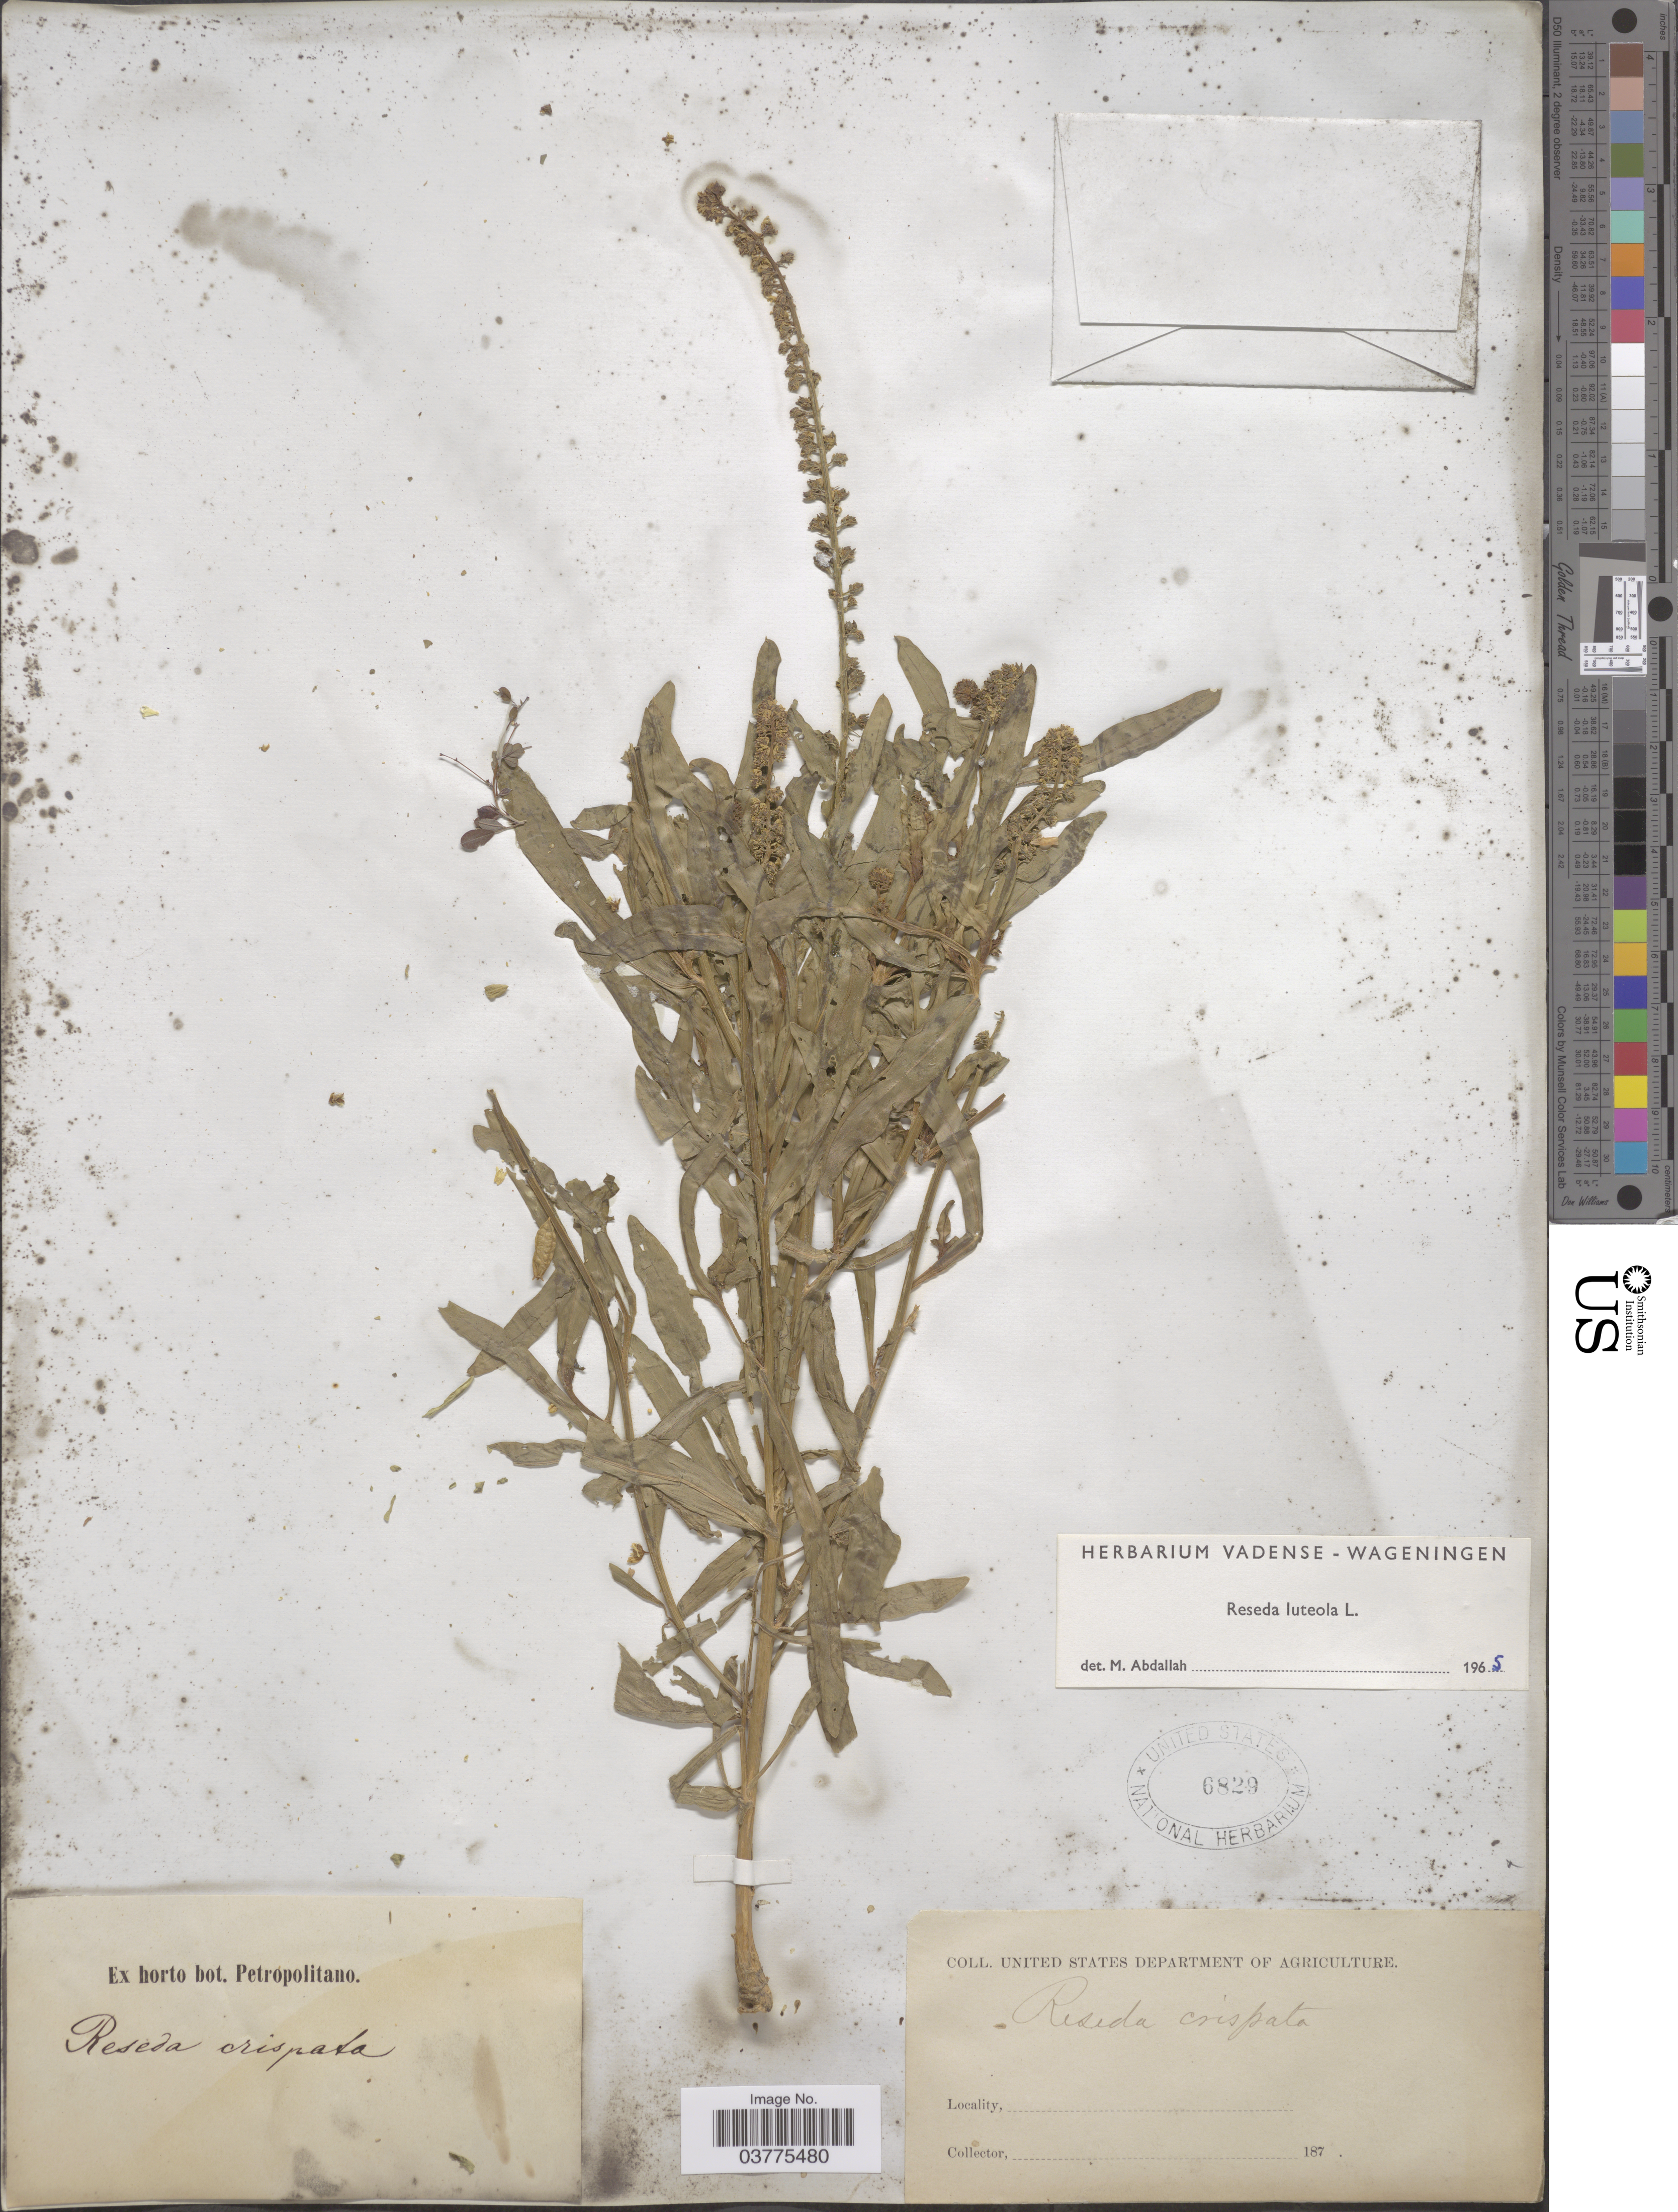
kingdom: Plantae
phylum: Tracheophyta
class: Magnoliopsida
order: Brassicales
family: Resedaceae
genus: Reseda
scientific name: Reseda luteola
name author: L.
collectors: ex Horto Bot. Petropolitano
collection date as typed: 187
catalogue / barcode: US 6829